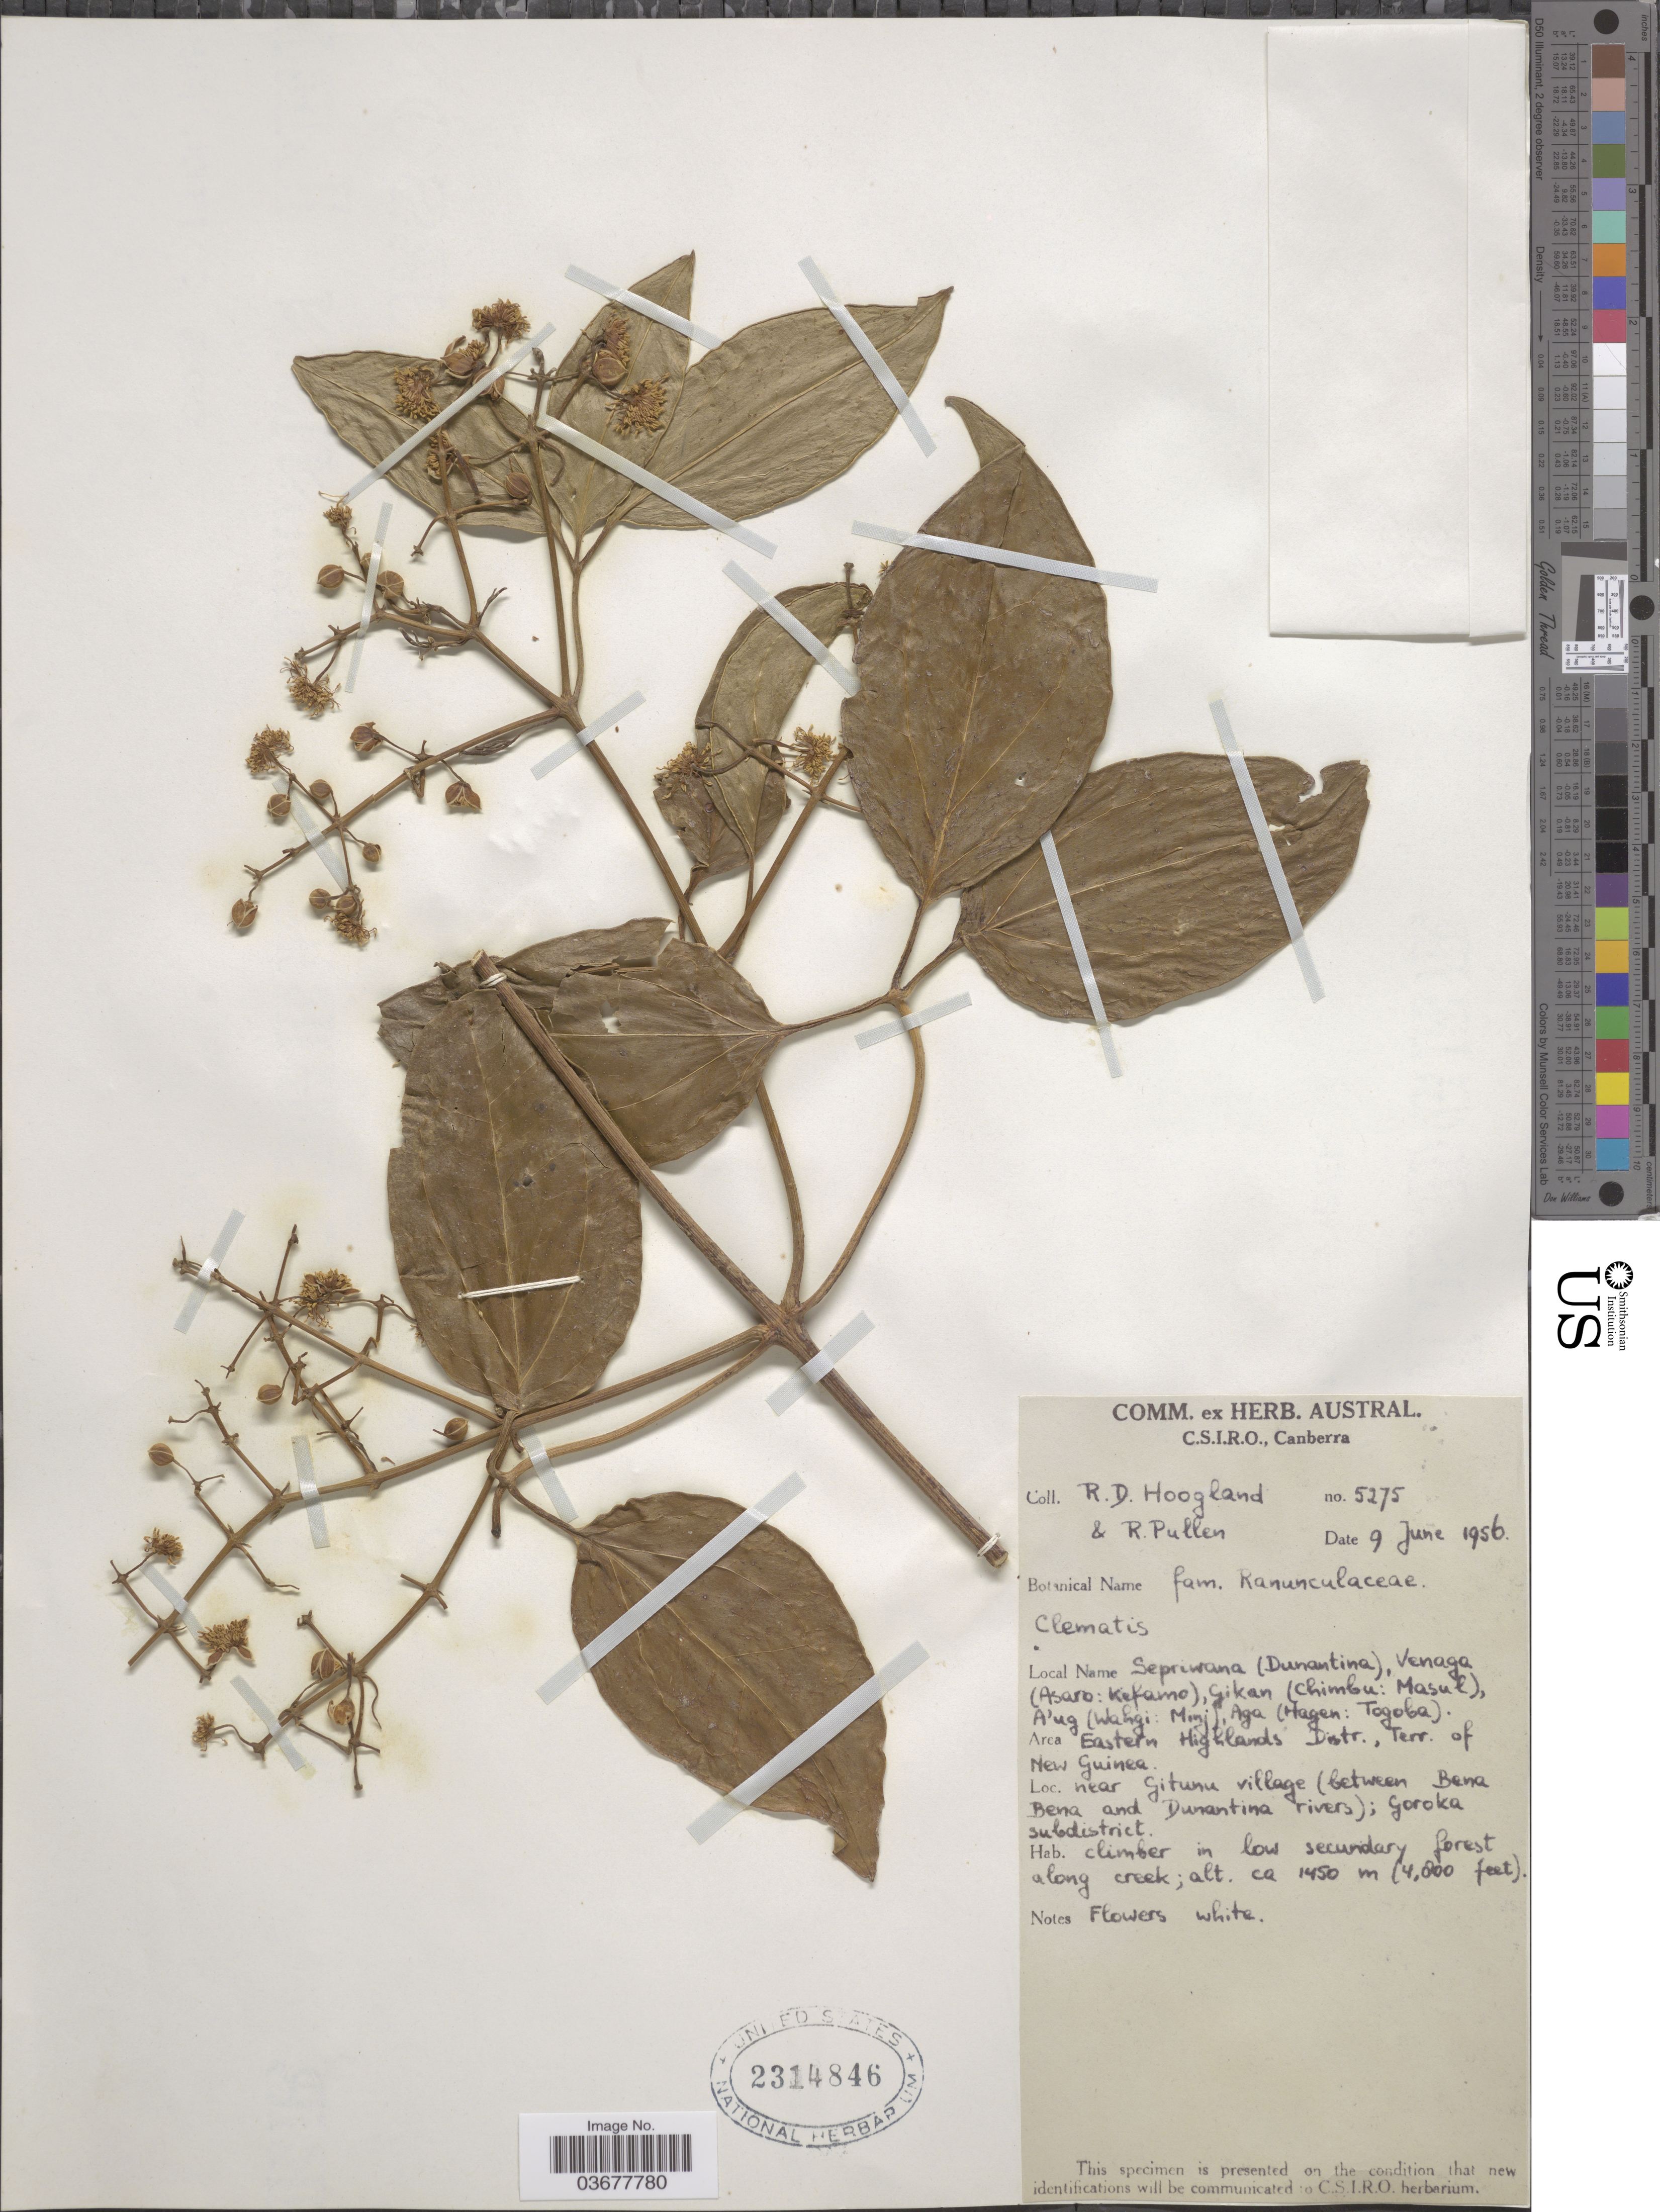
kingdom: Plantae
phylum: Tracheophyta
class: Magnoliopsida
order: Ranunculales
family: Ranunculaceae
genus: Clematis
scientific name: Clematis sp.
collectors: R. D. Hoogland & R. Pullen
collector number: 5275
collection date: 1956-06-09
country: Papua New Guinea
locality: Area Eastern Highlands Distr., Terr. of New Guinea. Near Gitunu village (between Bena Bena and Dunantina rivers); Goroka subdistrict.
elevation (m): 1450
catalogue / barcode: US 2314846